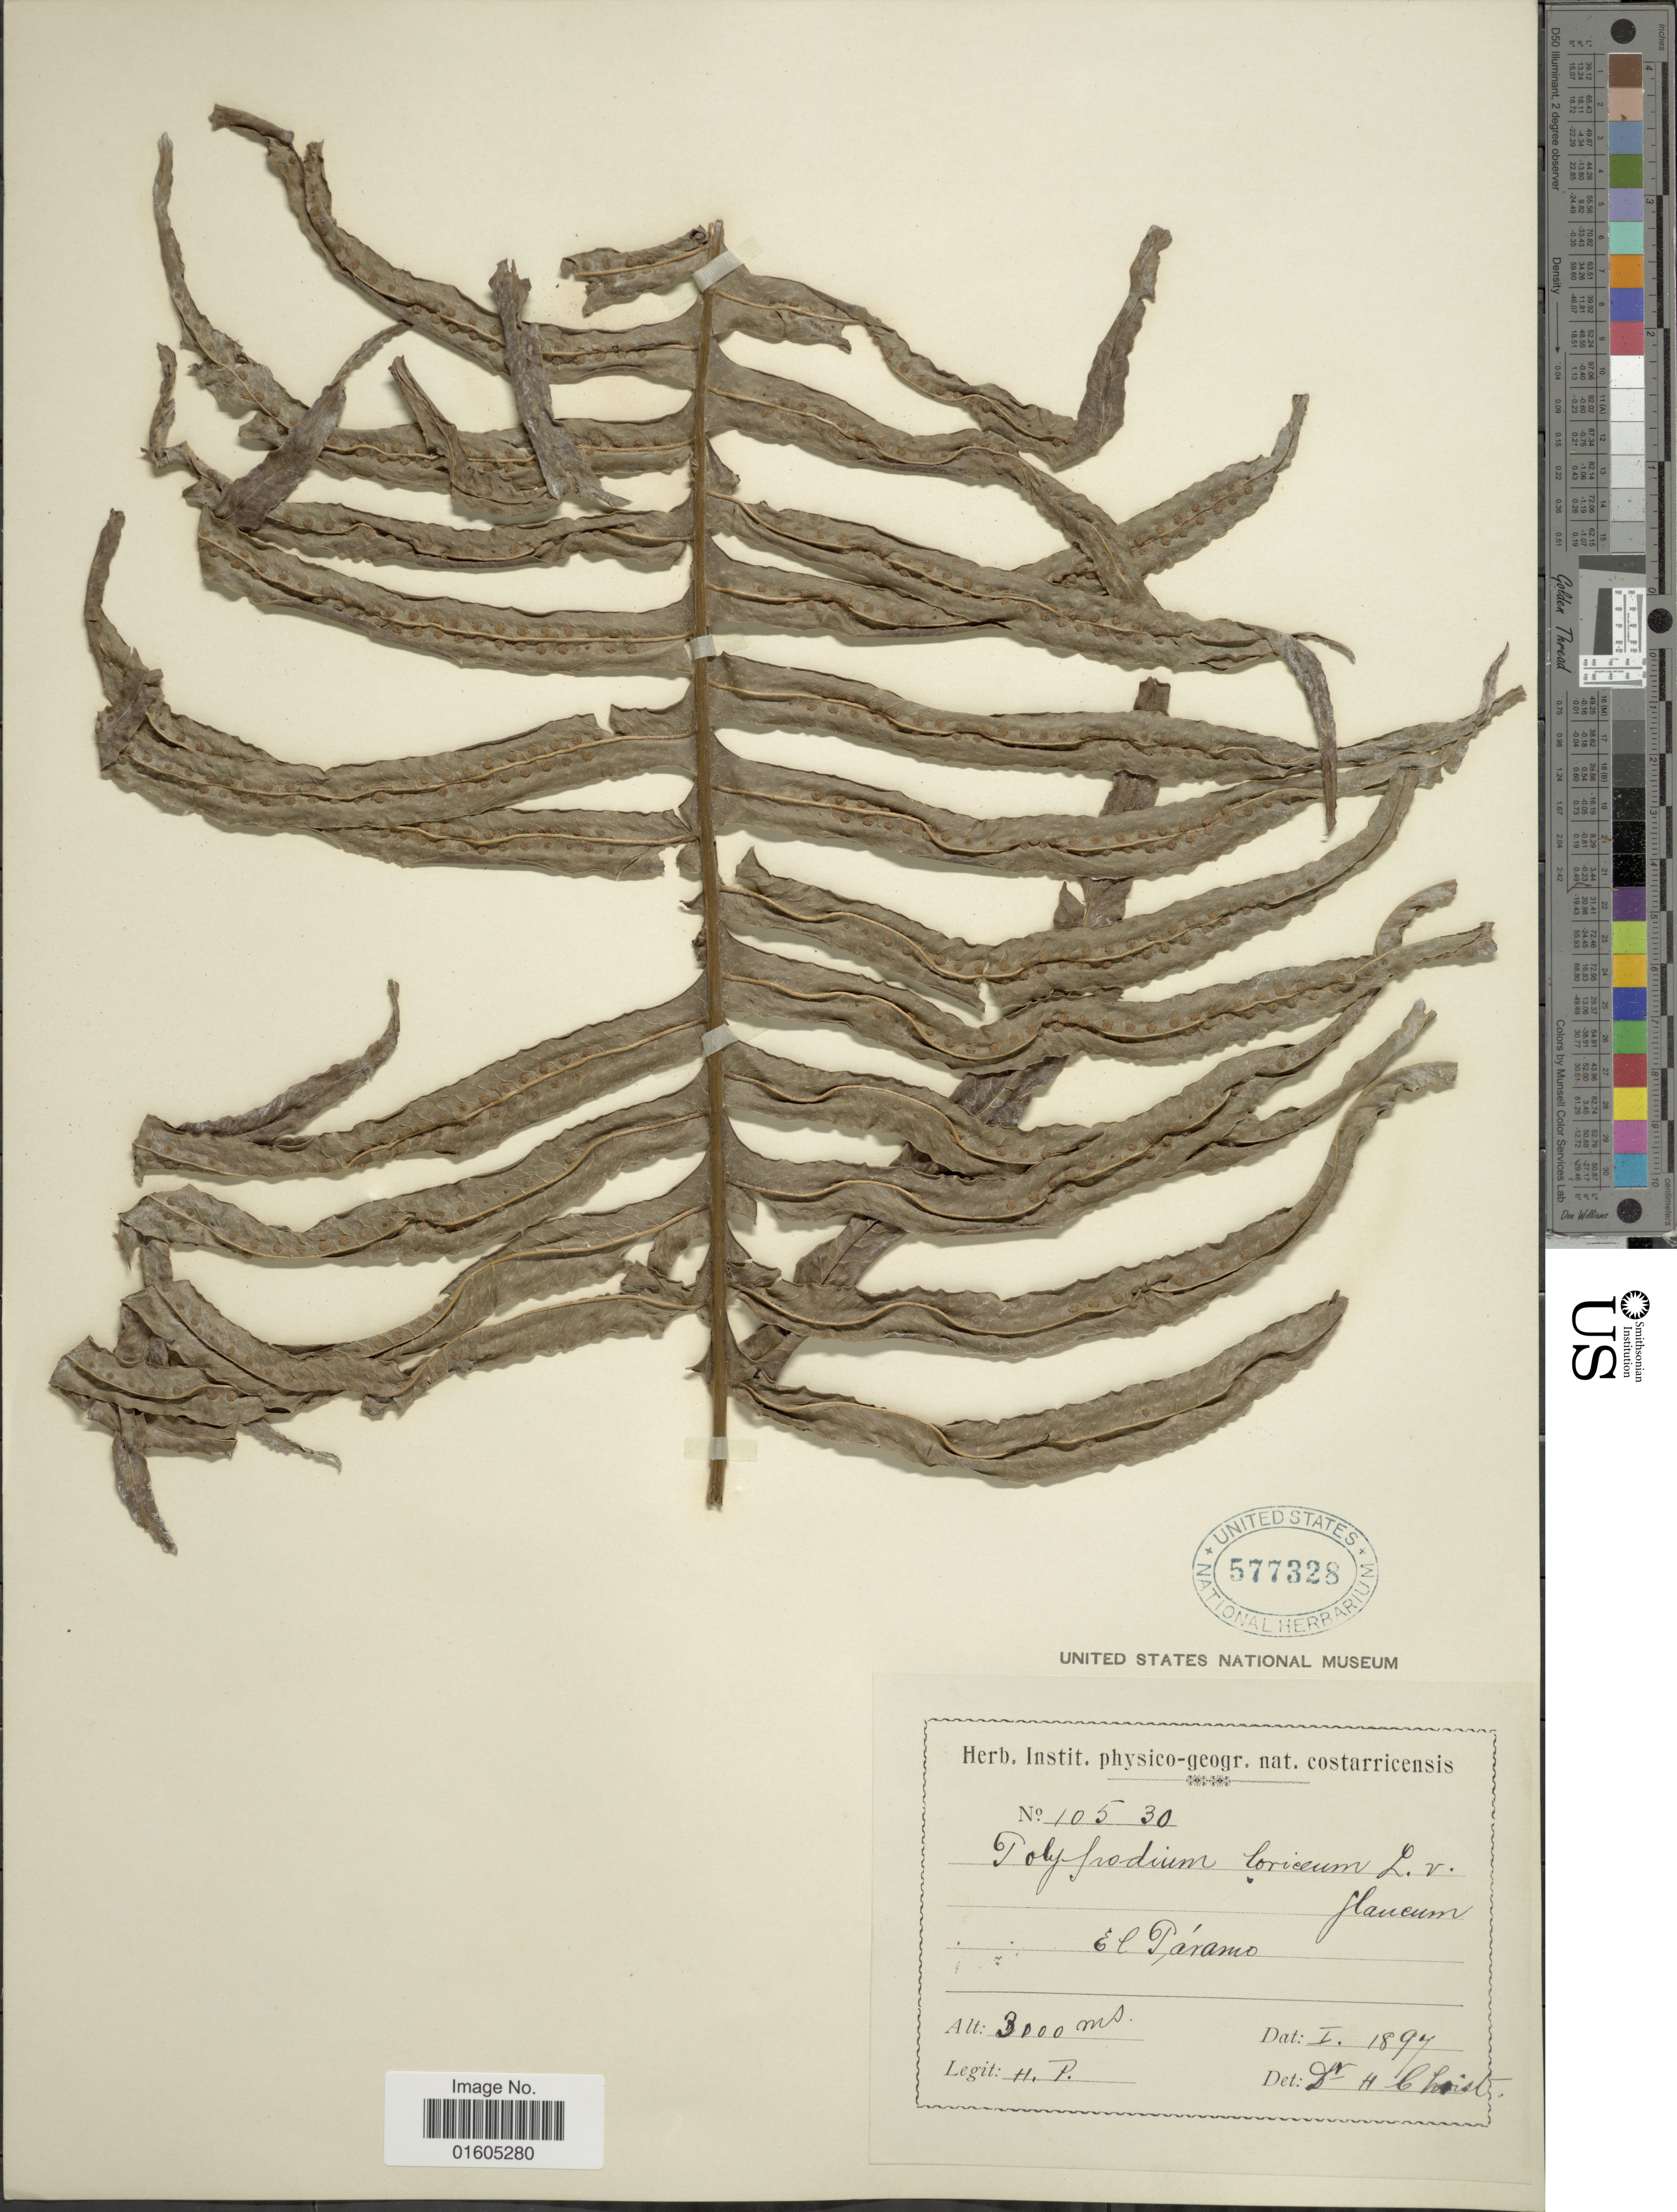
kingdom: Plantae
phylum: Tracheophyta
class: Polypodiopsida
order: Polypodiales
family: Polypodiaceae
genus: Serpocaulon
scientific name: Serpocaulon loriceum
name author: (L.) A.R. Sm.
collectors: H. F. Pittier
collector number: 10530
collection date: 1897-01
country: Costa Rica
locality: El Paramo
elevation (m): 3000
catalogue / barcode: US 577328